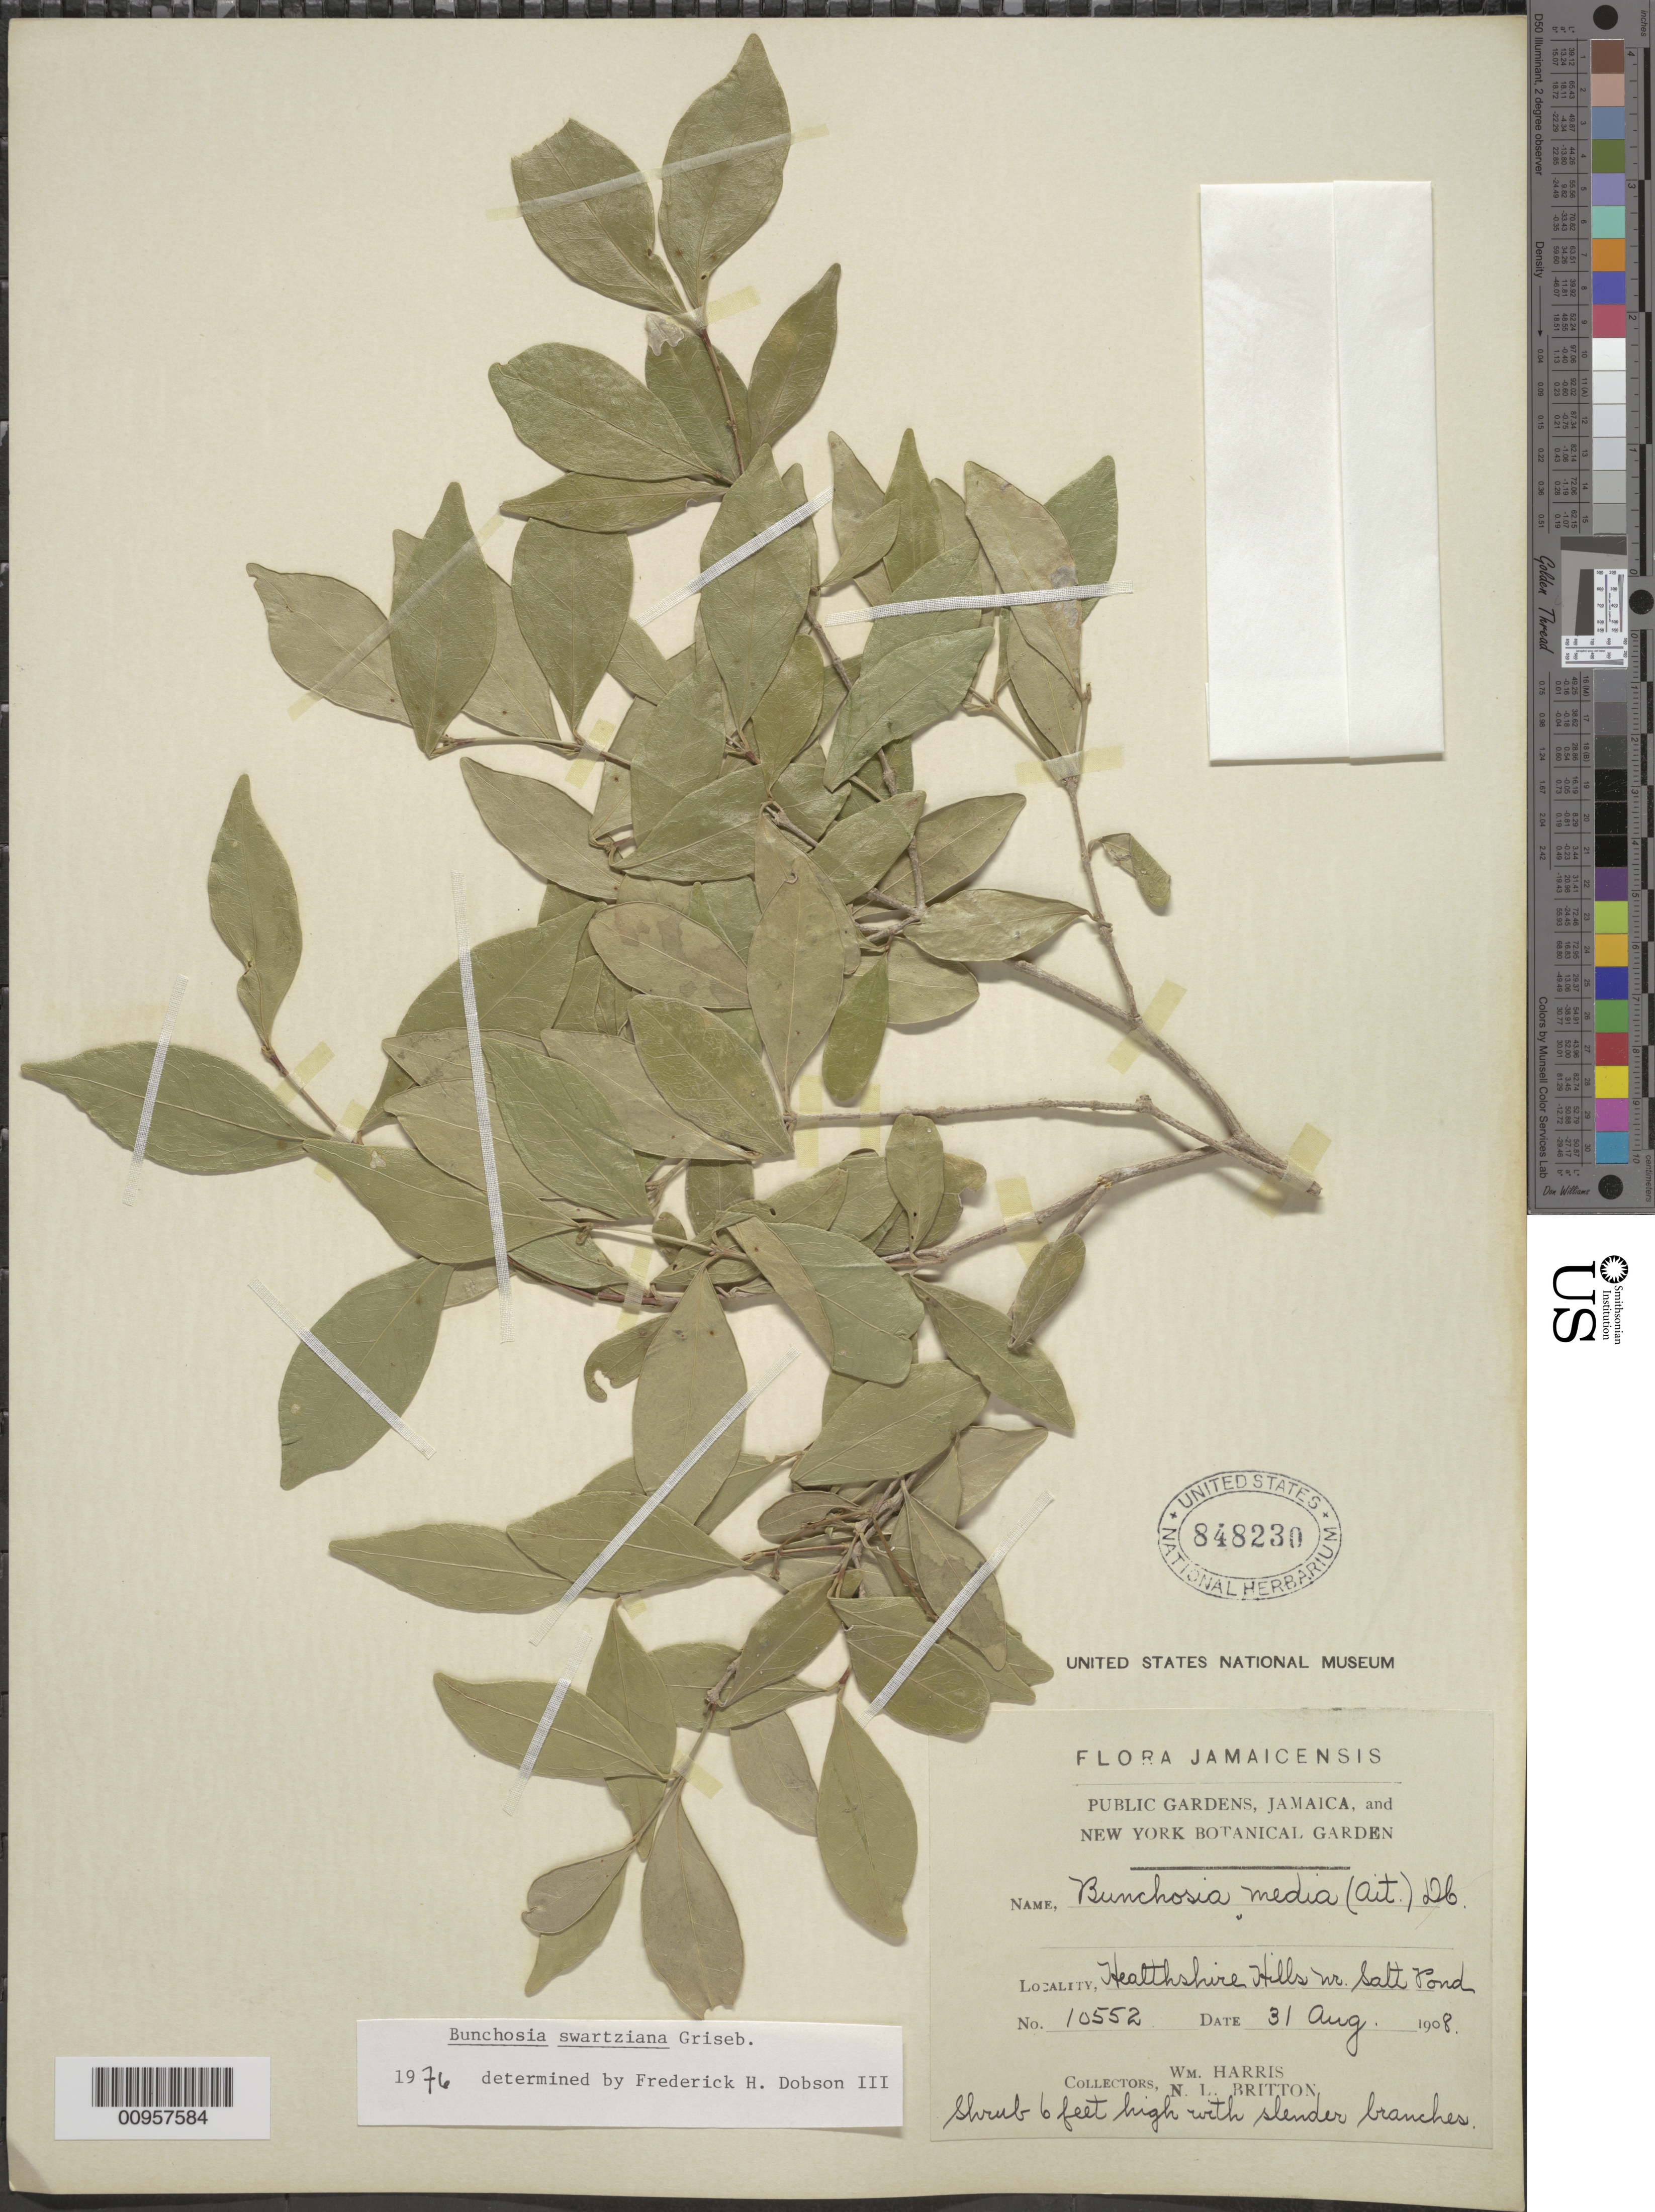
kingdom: Plantae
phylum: Tracheophyta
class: Magnoliopsida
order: Malpighiales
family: Malpighiaceae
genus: Bunchosia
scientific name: Bunchosia swartziana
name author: Griseb.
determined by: Dobson, Frederick H.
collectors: W. H. Harris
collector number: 10552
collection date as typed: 31 Aug 1908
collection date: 1908-08-31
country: Jamaica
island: Jamaica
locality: Healthshire Hills near Salt Pond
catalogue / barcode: US 848230